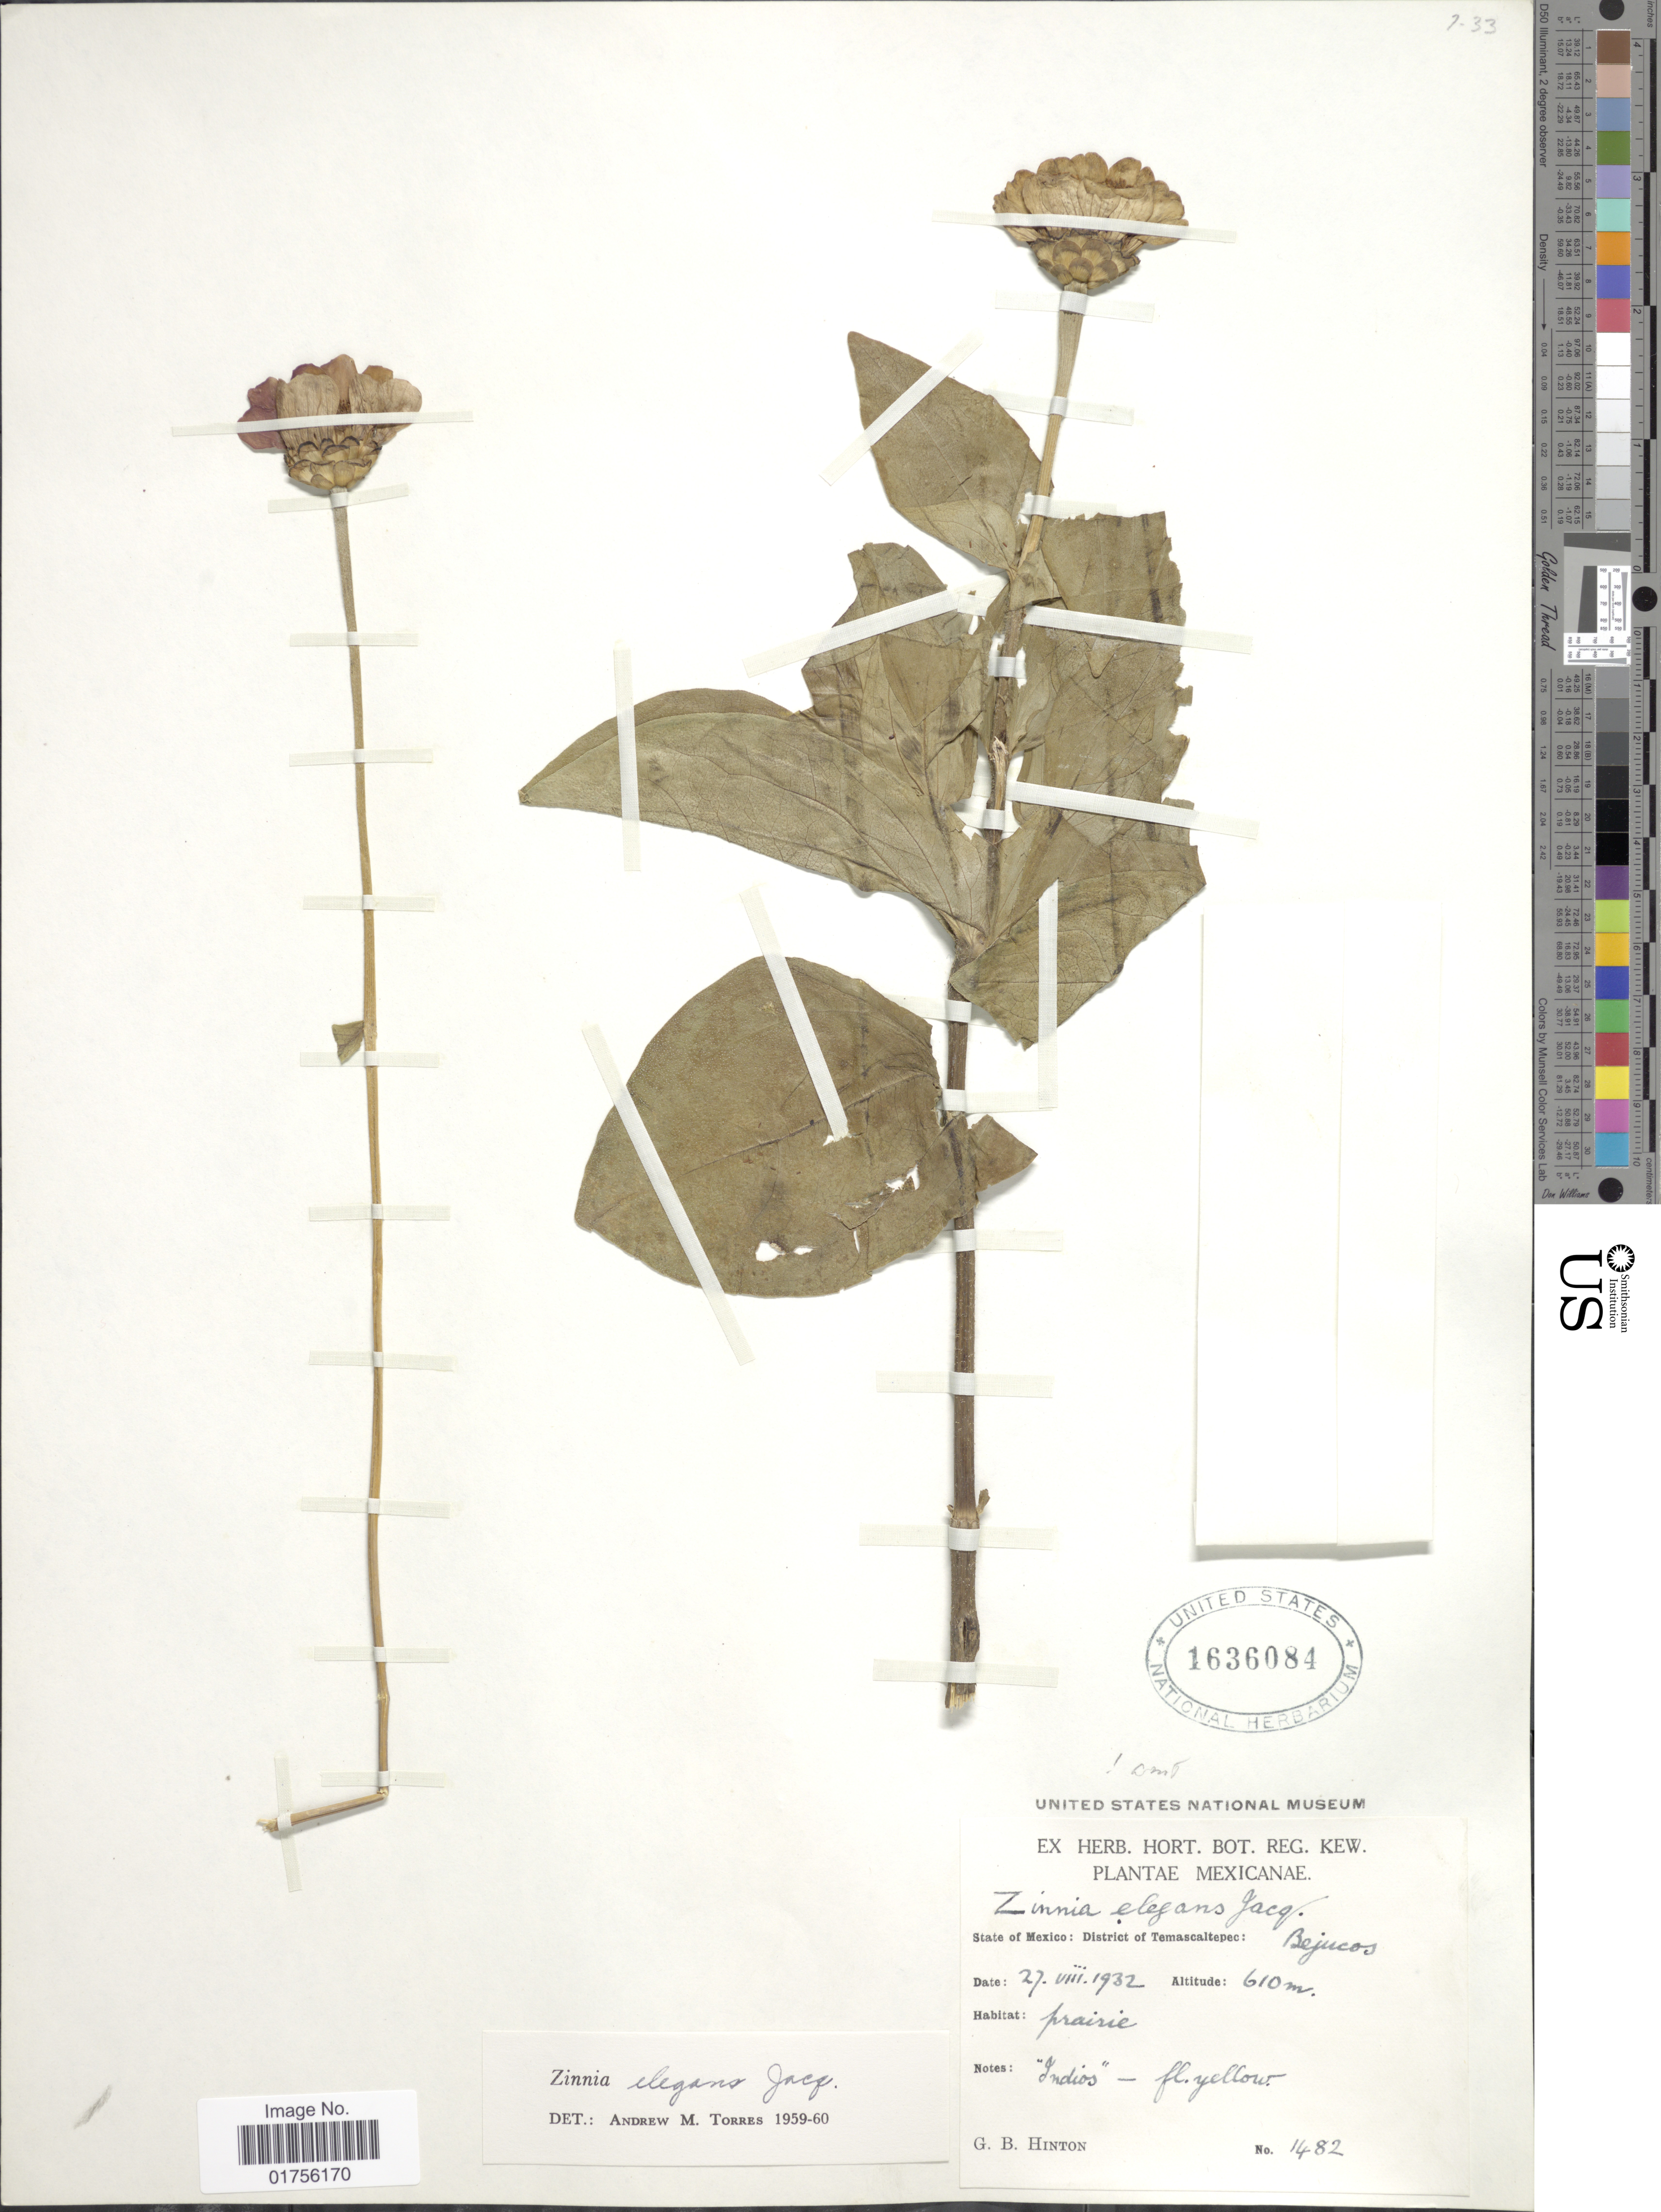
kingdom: Plantae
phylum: Tracheophyta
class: Magnoliopsida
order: Asterales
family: Asteraceae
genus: Zinnia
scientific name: Zinnia elegans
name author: Jacq.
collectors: G. B. Hinton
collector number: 1482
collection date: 1932-08-27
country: Mexico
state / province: México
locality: State of Mexico: District of Temascaltepec: Bejucos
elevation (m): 610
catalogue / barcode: US 1636084